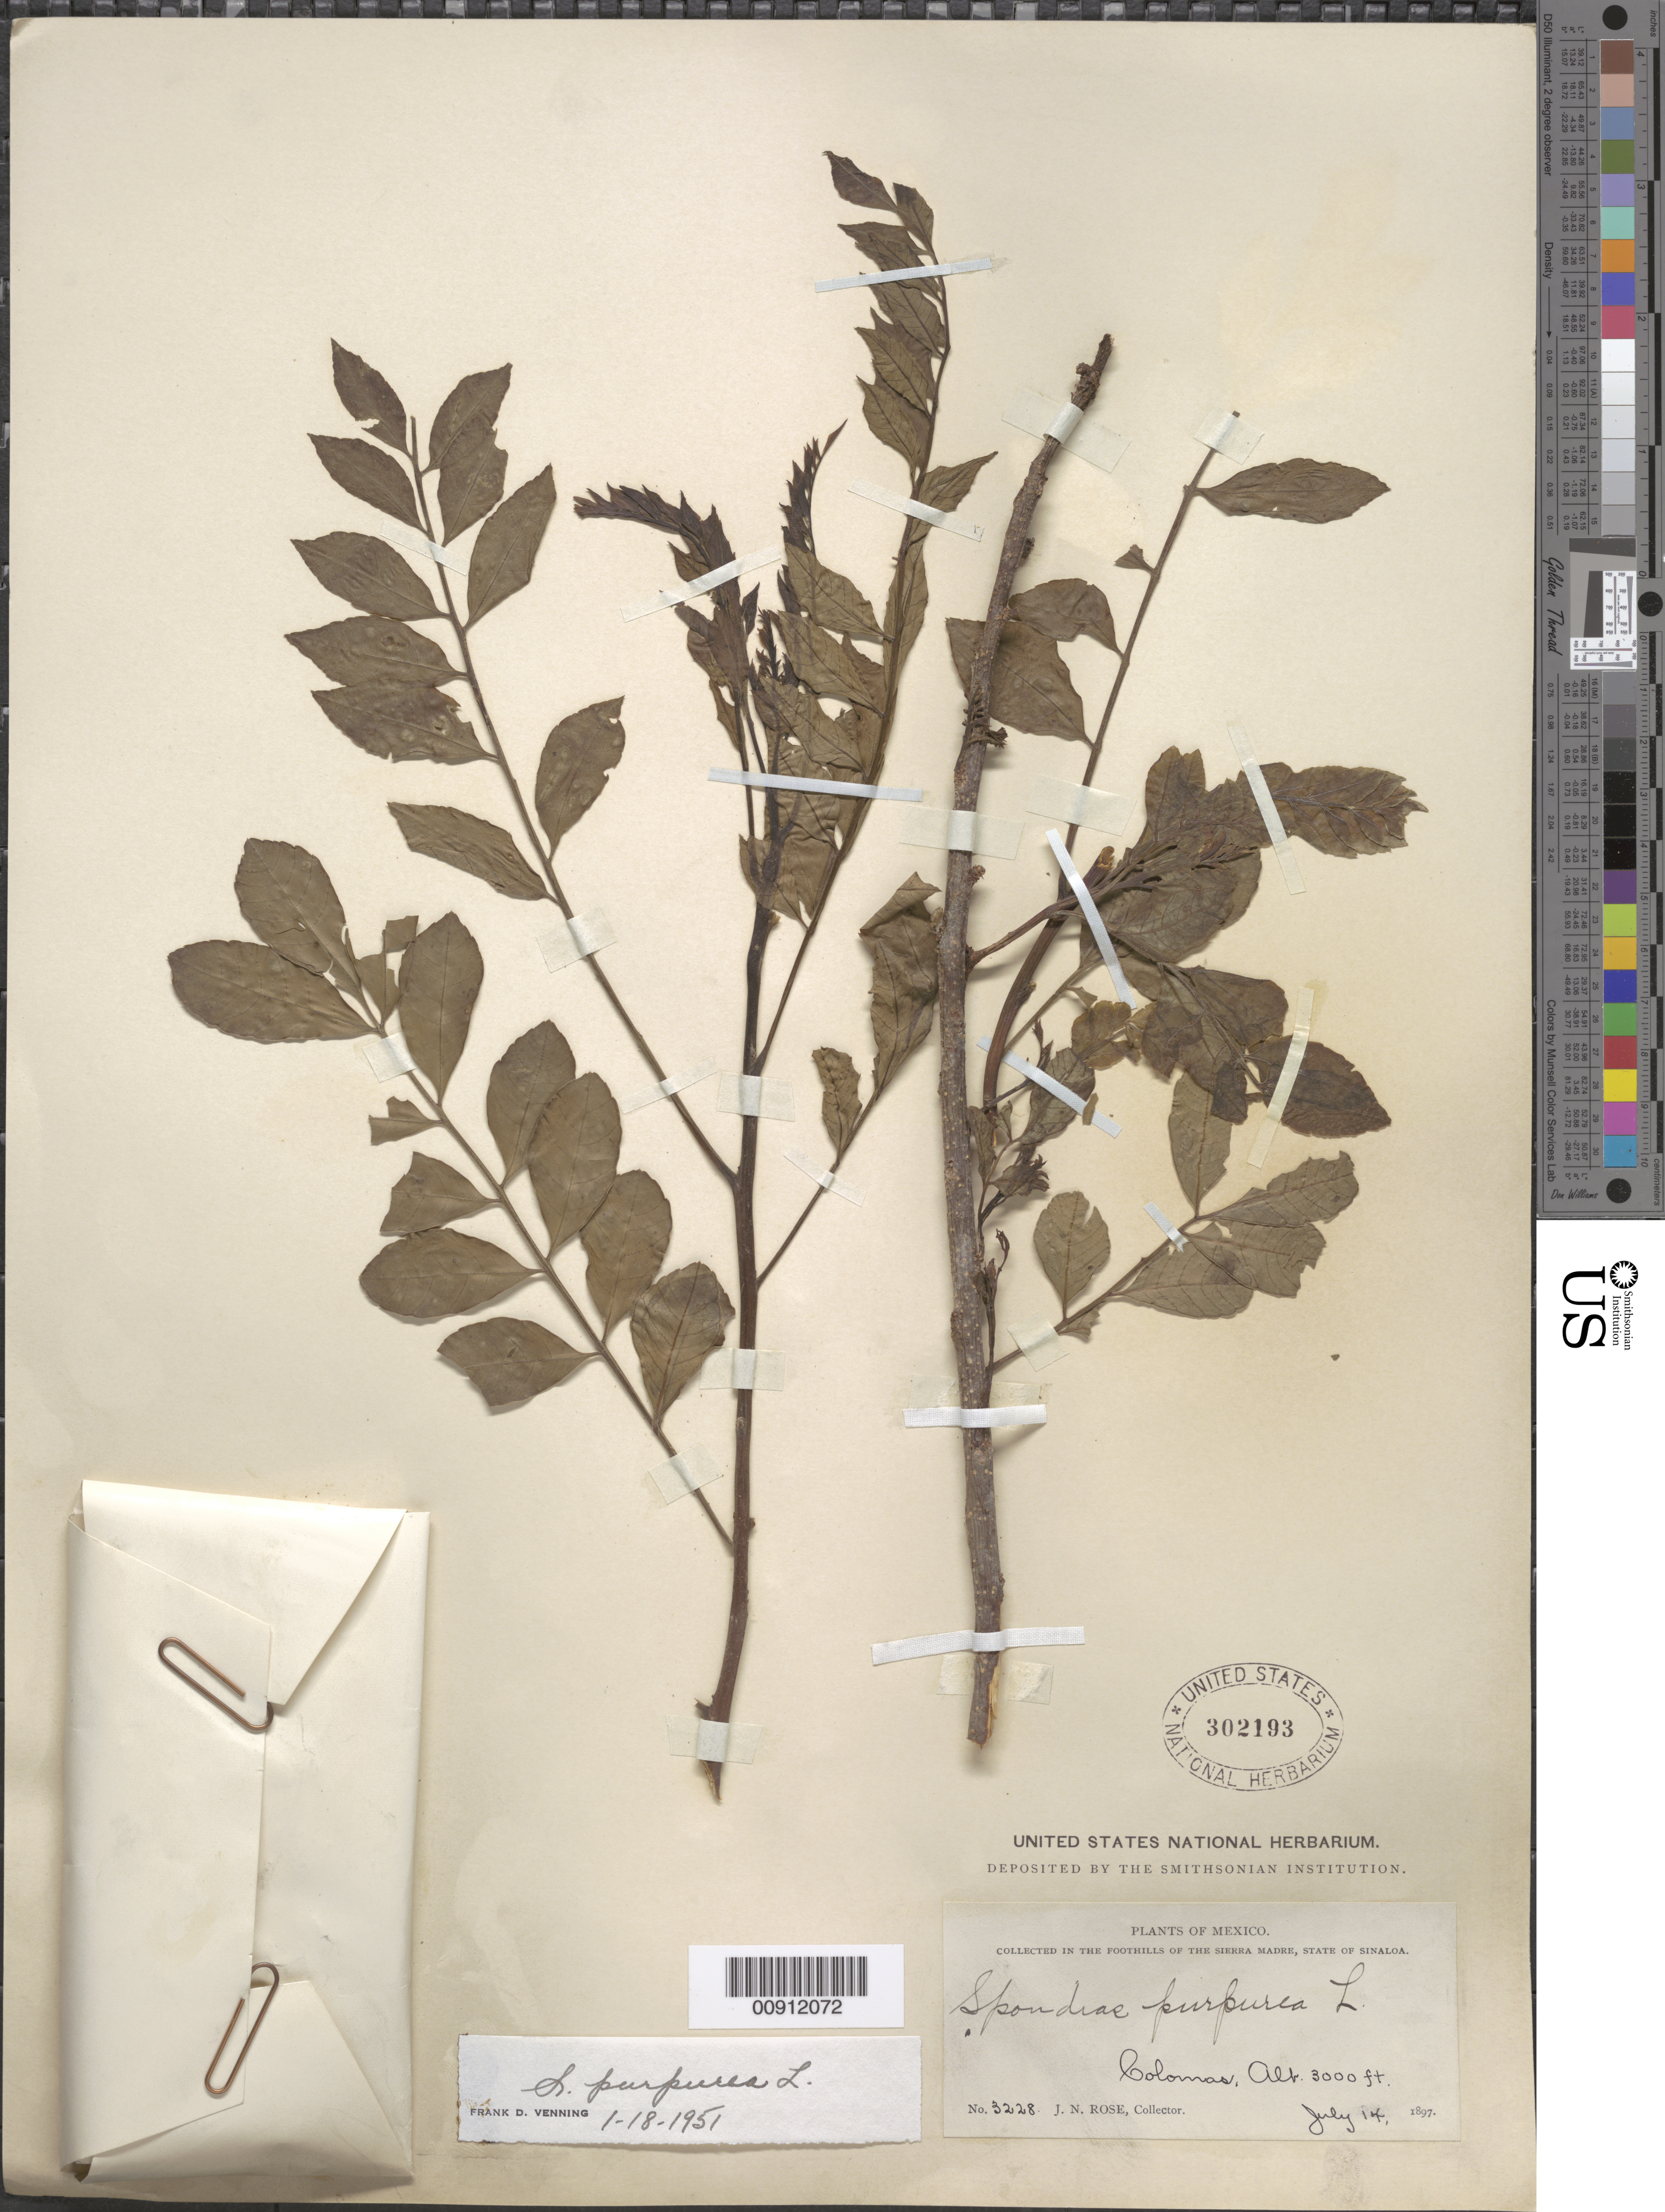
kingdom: Plantae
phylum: Tracheophyta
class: Magnoliopsida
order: Sapindales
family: Anacardiaceae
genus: Spondias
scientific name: Spondias purpurea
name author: L.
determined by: Mitchell, John D.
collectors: J. N. Rose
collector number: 3228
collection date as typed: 14 Jul 1897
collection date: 1897-07-14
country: Mexico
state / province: Sinaloa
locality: Colomas. Foothills of the Sierra Madre, State of Sinaloa.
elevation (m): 914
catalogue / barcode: US 302193